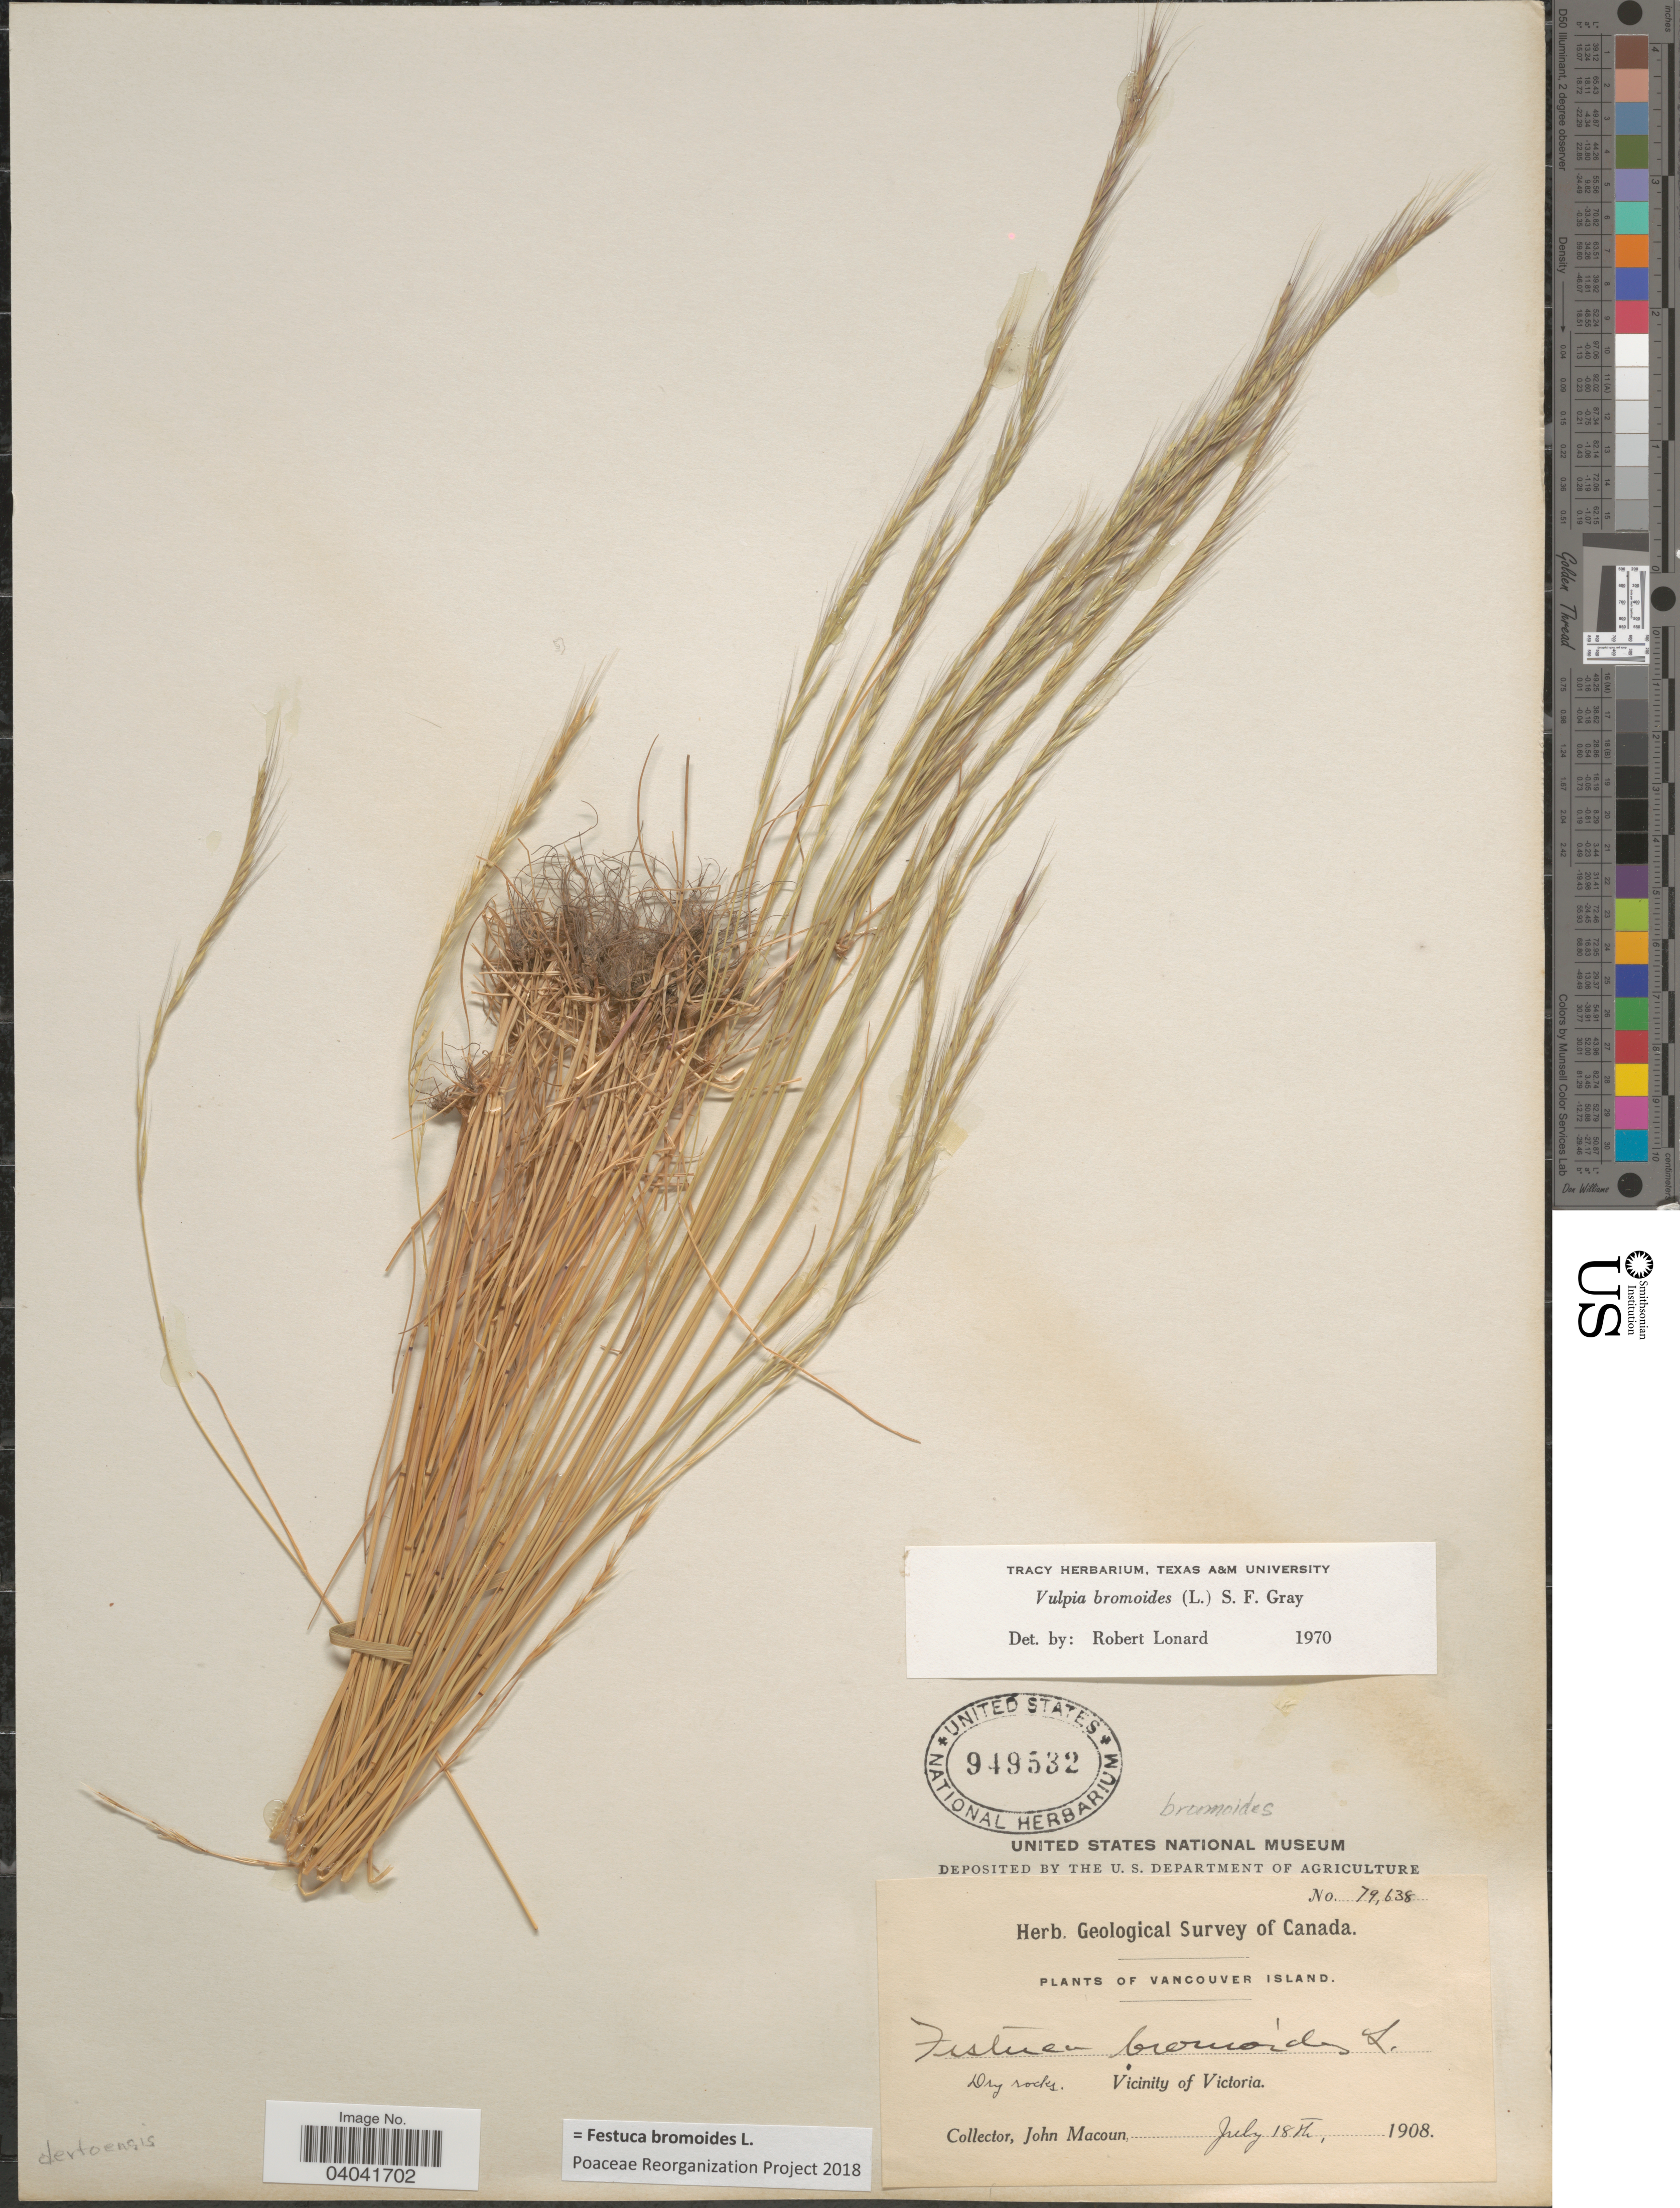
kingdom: Plantae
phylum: Tracheophyta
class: Liliopsida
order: Poales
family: Poaceae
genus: Festuca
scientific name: Festuca bromoides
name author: L.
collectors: J. Macoun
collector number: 79638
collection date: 1908-07-18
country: Canada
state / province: British Columbia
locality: Vancouver Island. Vicinity of Victoria.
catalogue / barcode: US 949532